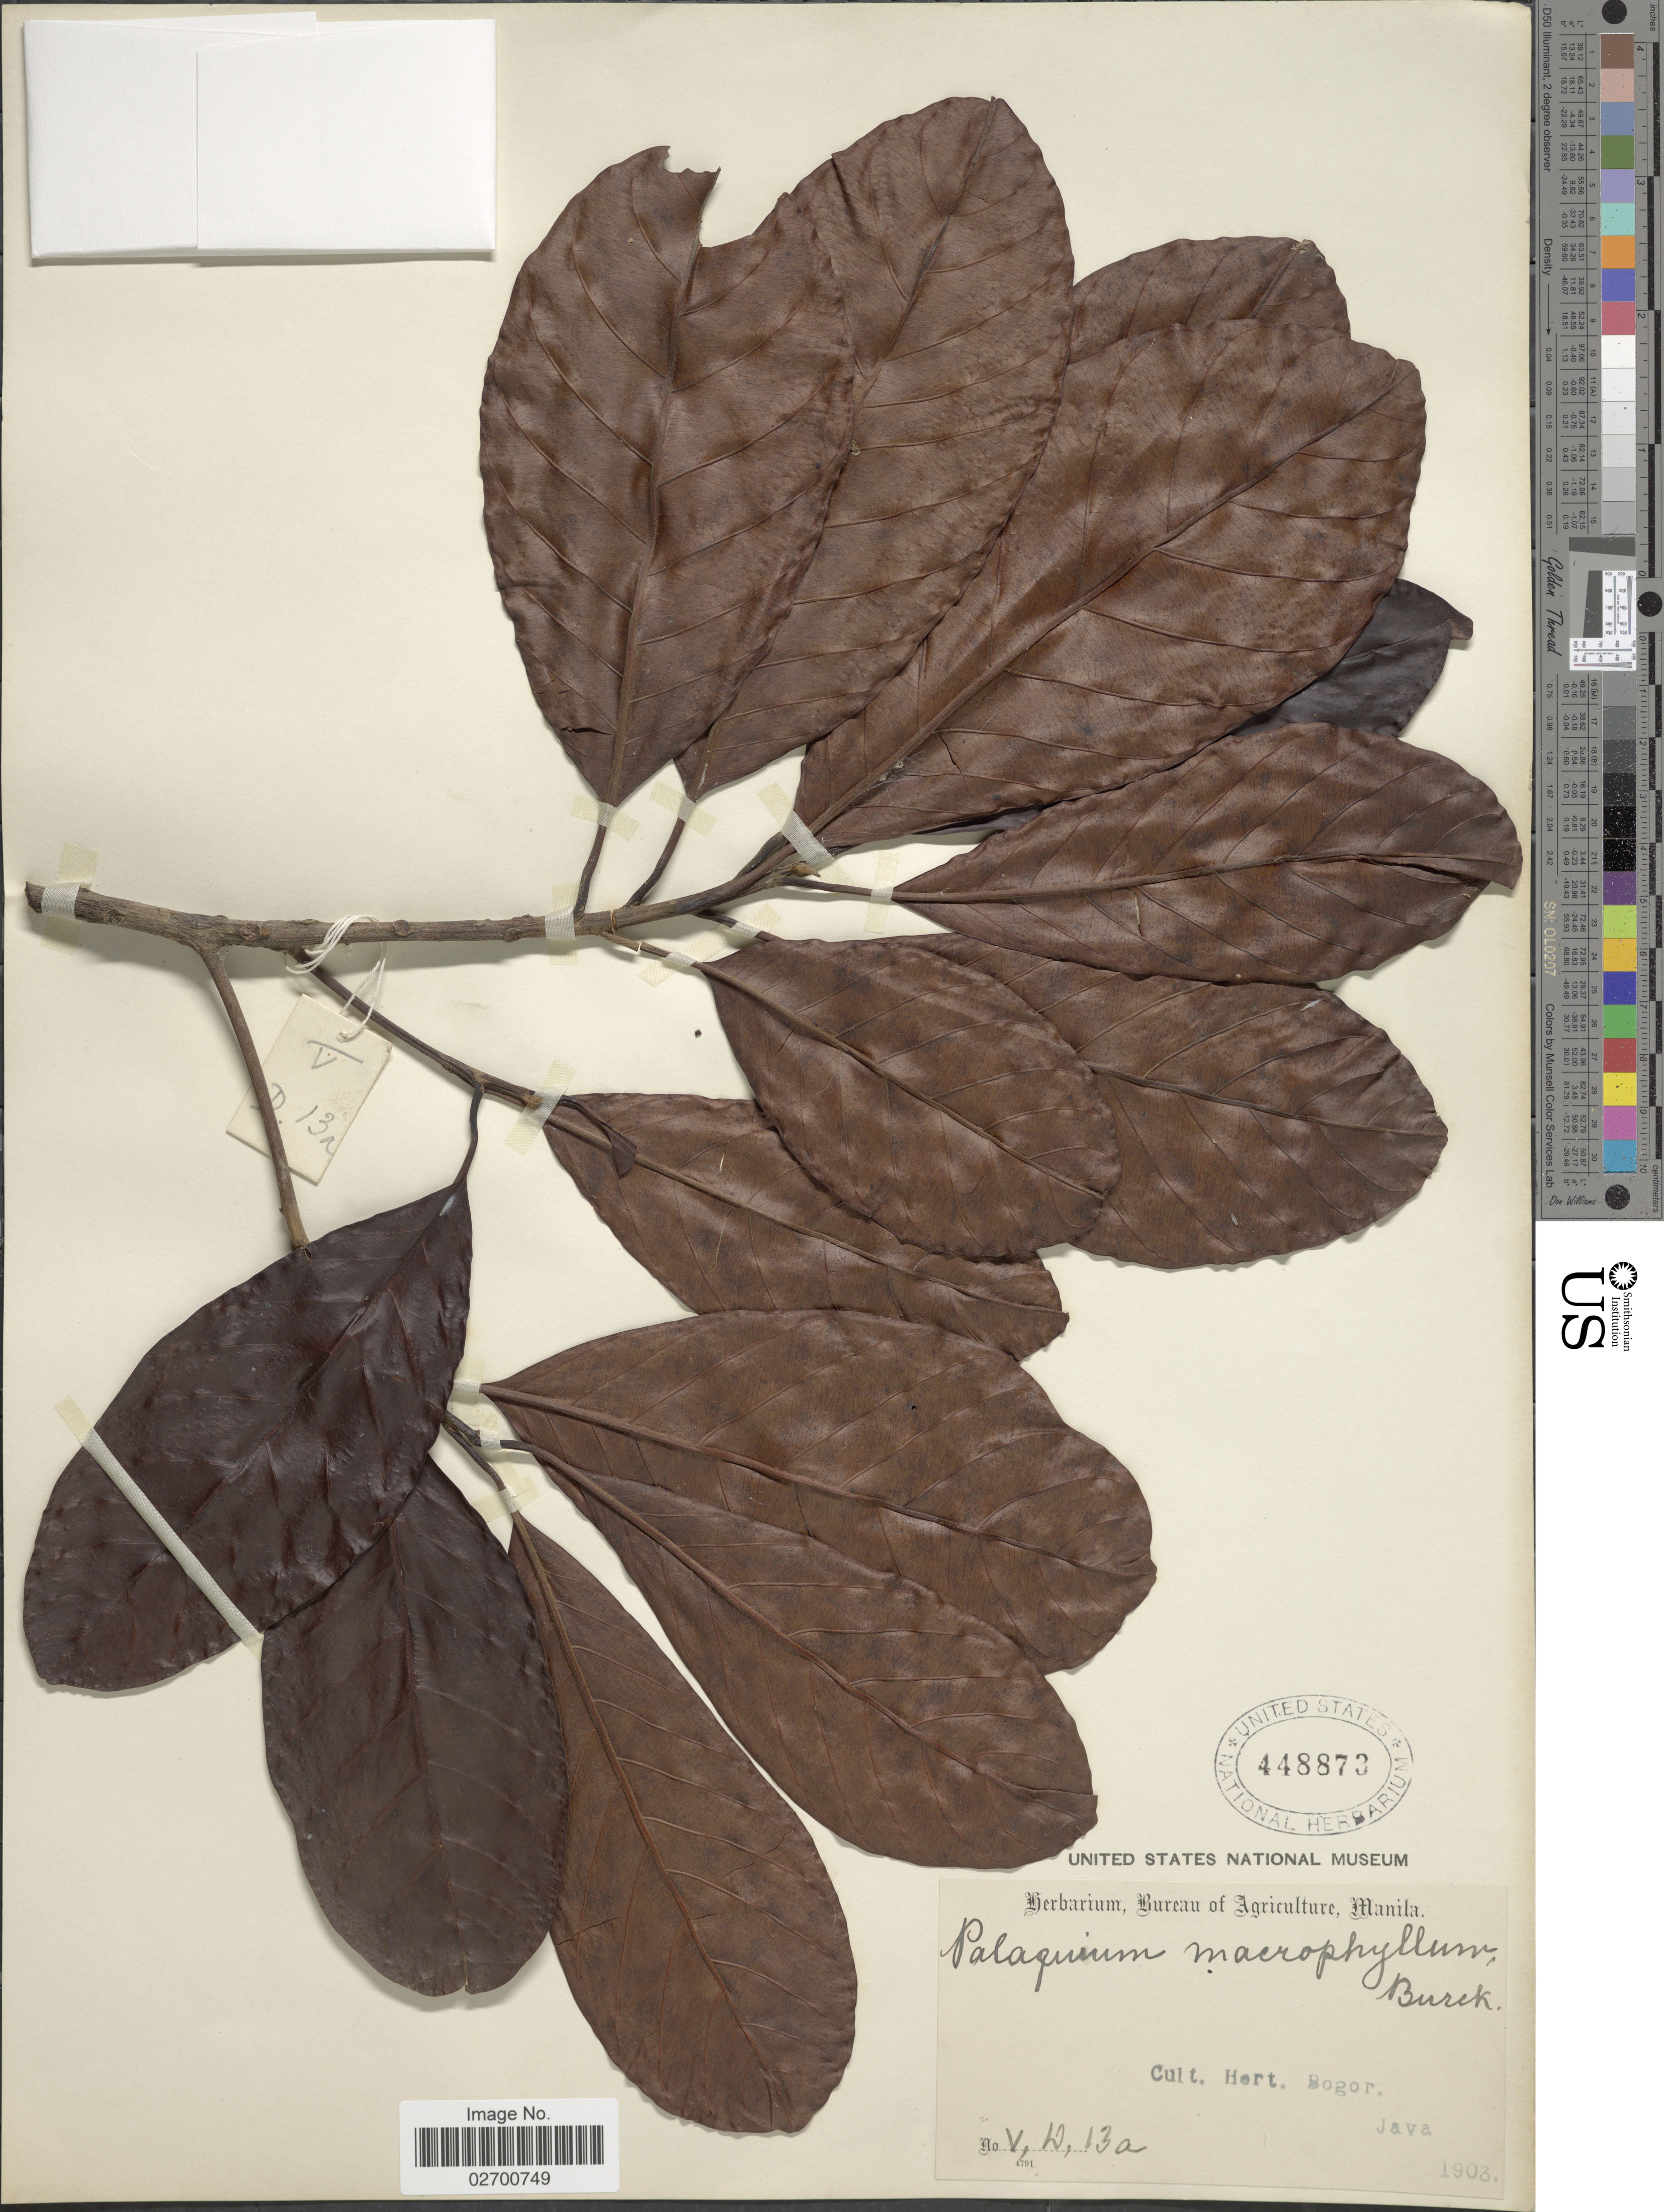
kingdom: Plantae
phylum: Tracheophyta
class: Magnoliopsida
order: Ericales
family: Sapotaceae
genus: Palaquium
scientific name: Palaquium macrophyllum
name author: (de Vriese) Pierre ex Dubard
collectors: ex Herb. Bur. Agric. Manila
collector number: V,D,13a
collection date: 1903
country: Indonesia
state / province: Java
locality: Cult. Hort. Bogor, Java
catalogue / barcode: US 448873